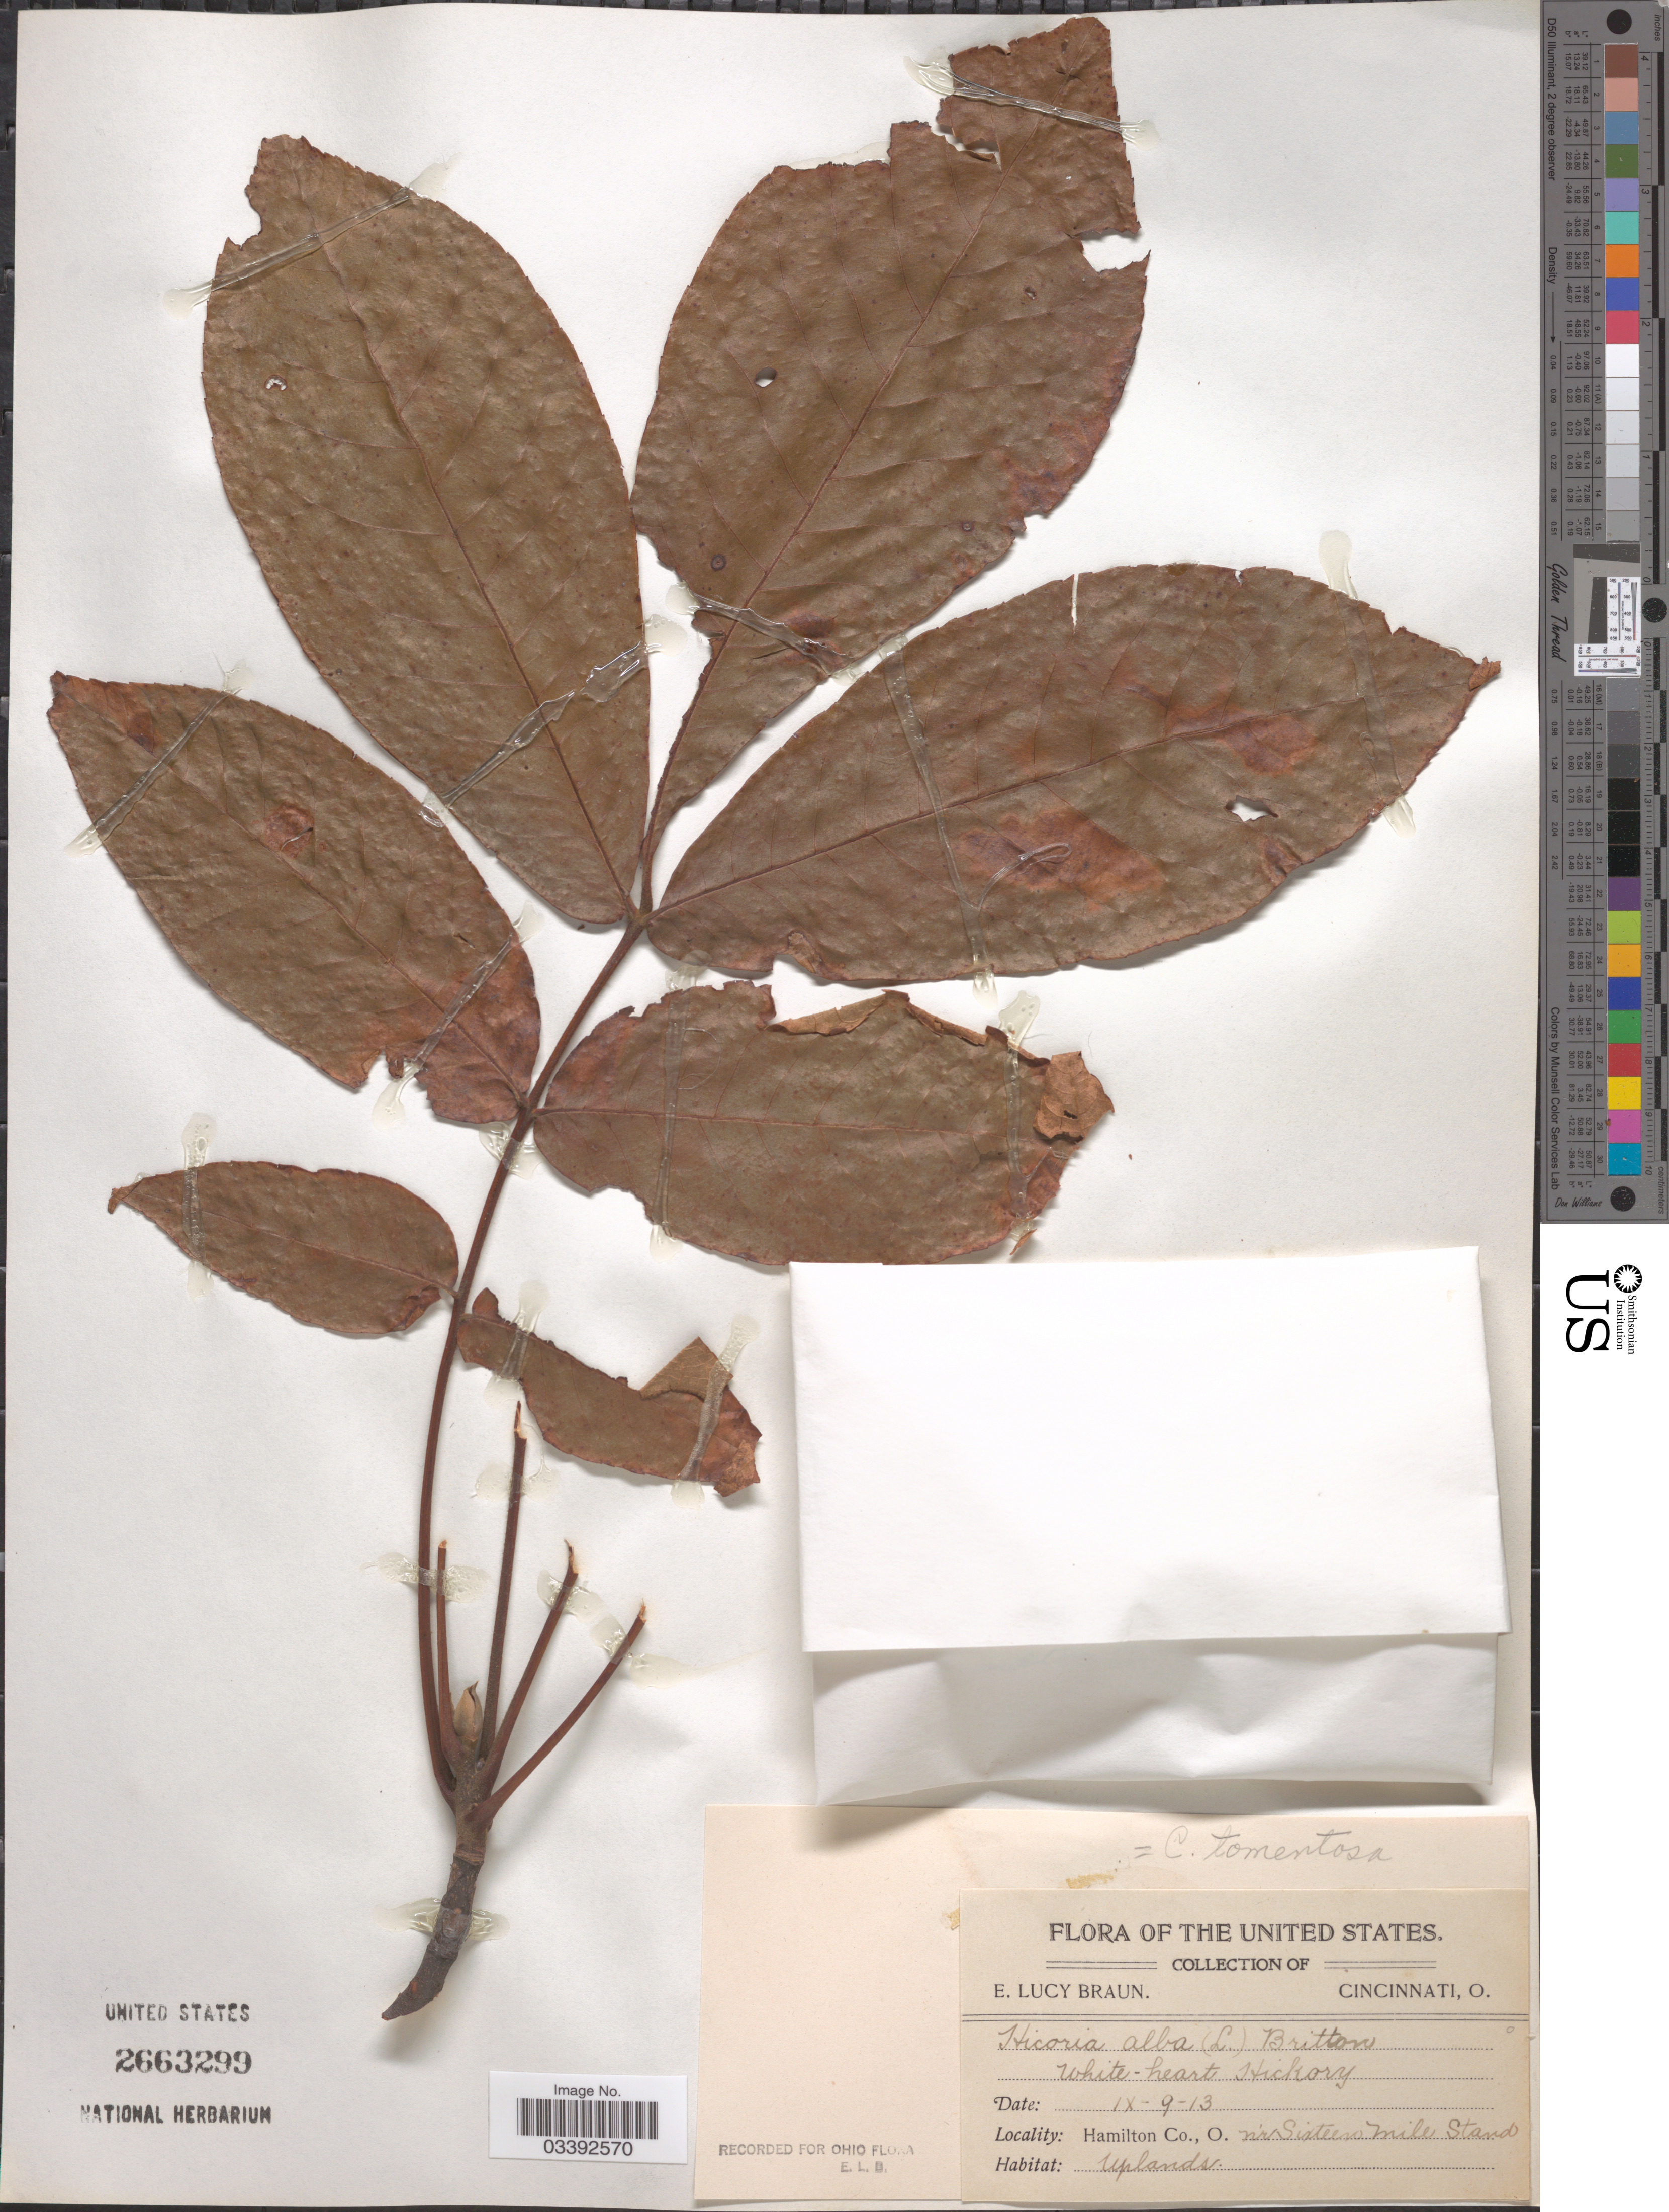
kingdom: Plantae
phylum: Tracheophyta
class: Magnoliopsida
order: Fagales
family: Juglandaceae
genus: Carya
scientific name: Carya tomentosa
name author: (Lam.) Nutt.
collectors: E. L. Braun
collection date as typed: Transcribed d/m/y: 9/9/13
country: United States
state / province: Ohio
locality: Hamilton Co, n'r Sixteen Mile Stand.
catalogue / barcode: US 2663299